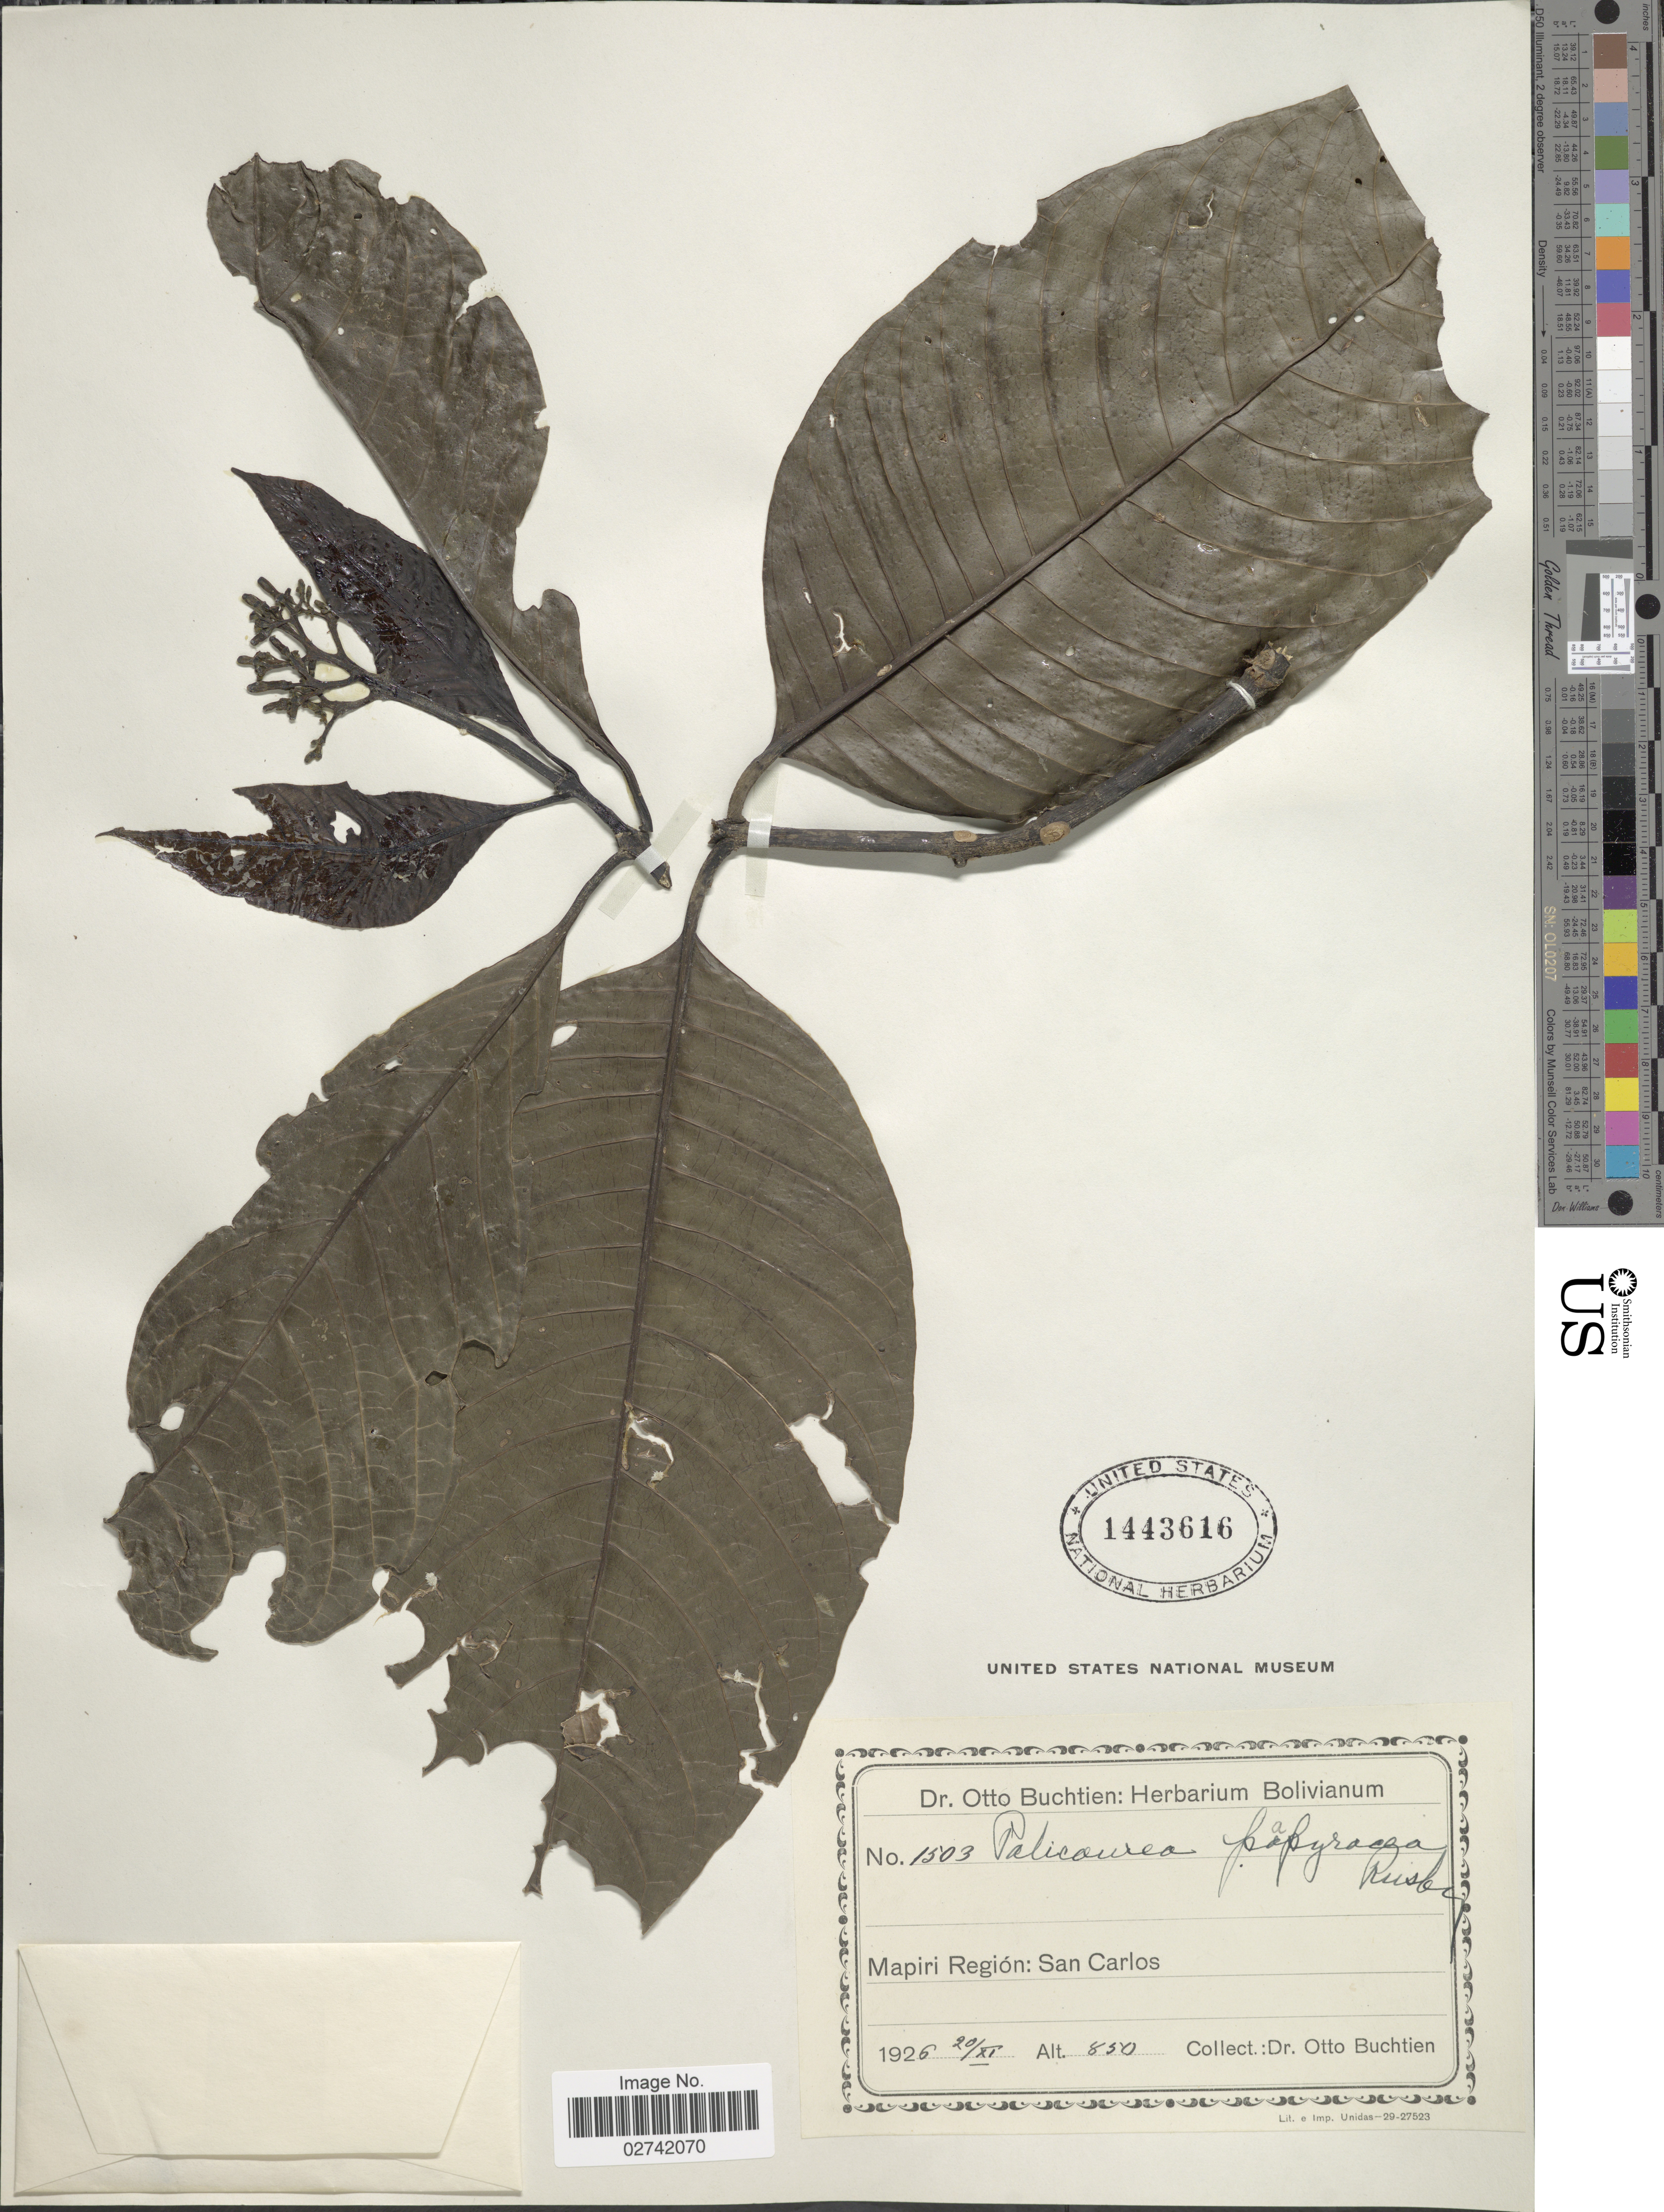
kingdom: Plantae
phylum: Tracheophyta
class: Magnoliopsida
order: Gentianales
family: Rubiaceae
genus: Palicourea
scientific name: Palicourea papyracea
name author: Rusby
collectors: O. Buchtien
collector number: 1503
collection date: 1926-11-20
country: Bolivia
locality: Mapiri Region: San Carlos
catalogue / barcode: US 1443616